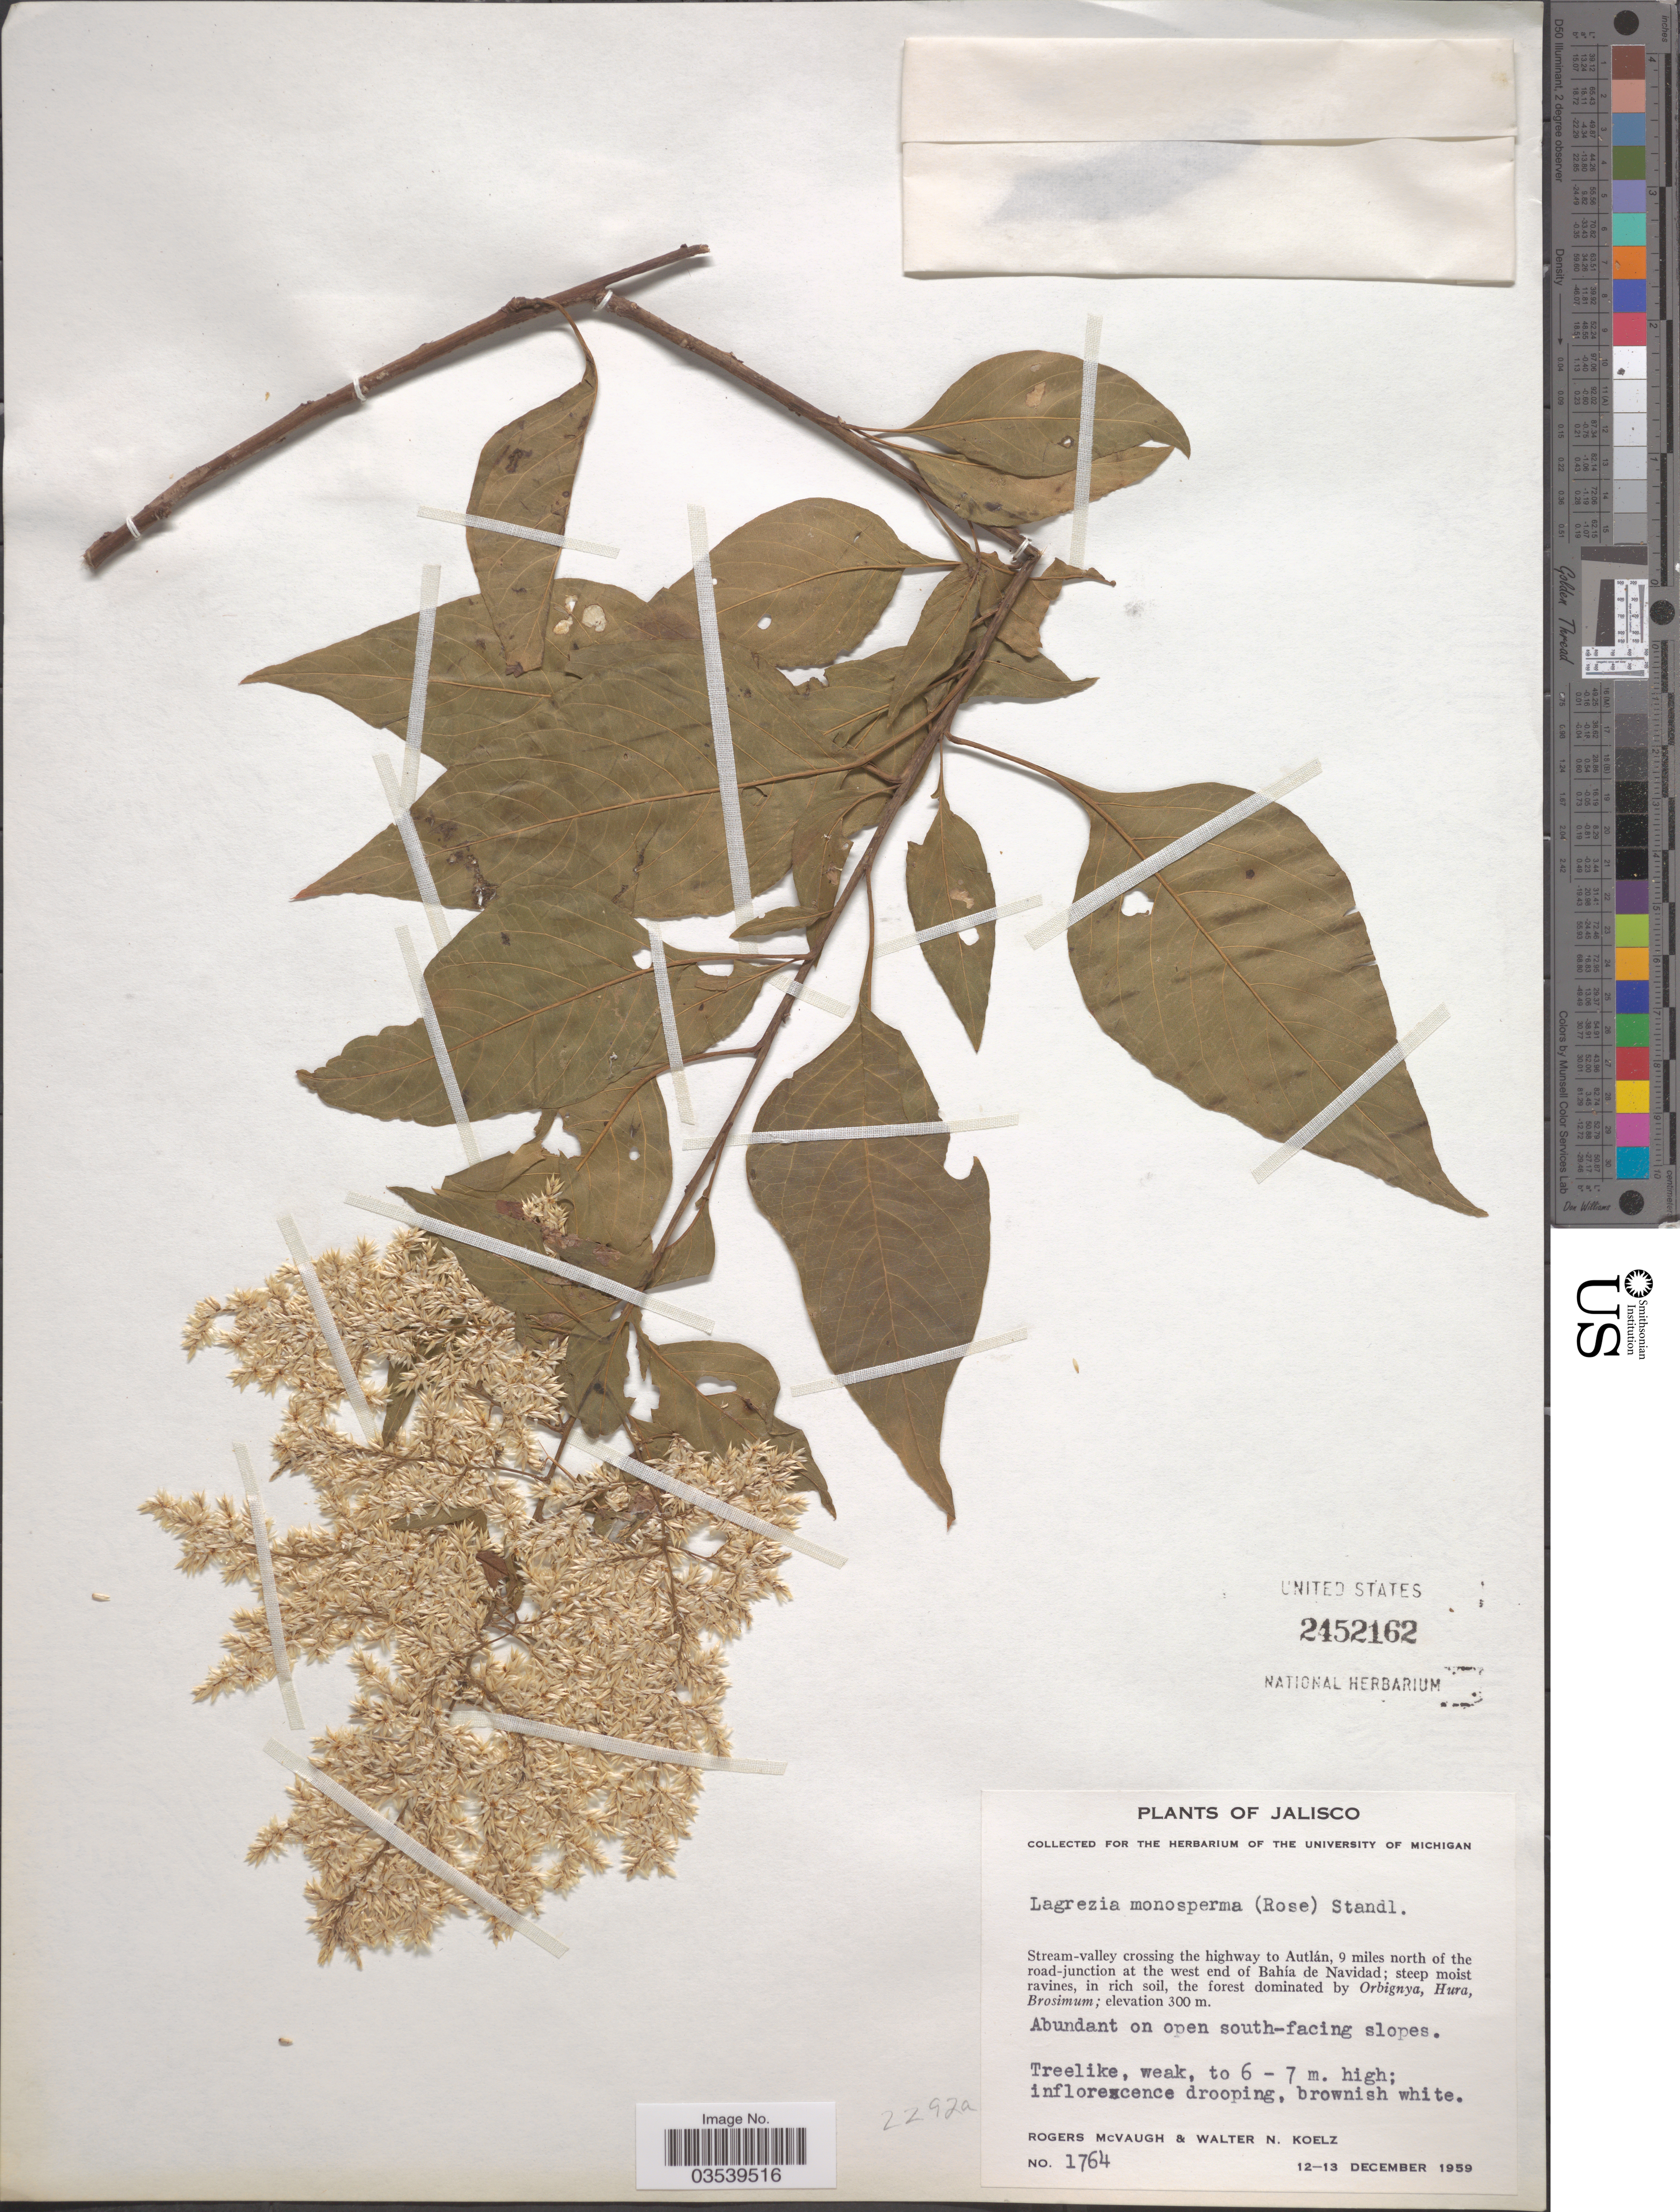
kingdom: Plantae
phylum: Tracheophyta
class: Magnoliopsida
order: Caryophyllales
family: Amaranthaceae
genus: Lagrezia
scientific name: Lagrezia monosperma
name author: (Rose) Standl.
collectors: R. McVaugh & W. N. Koelz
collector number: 1764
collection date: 1959-12-12/1959-12-13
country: Mexico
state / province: Jalisco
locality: Stream-valley crossing the highway to Autlán, 9 miles north of the road-junction at the west end of Bahía de Navidad.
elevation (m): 300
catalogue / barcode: US 2452162